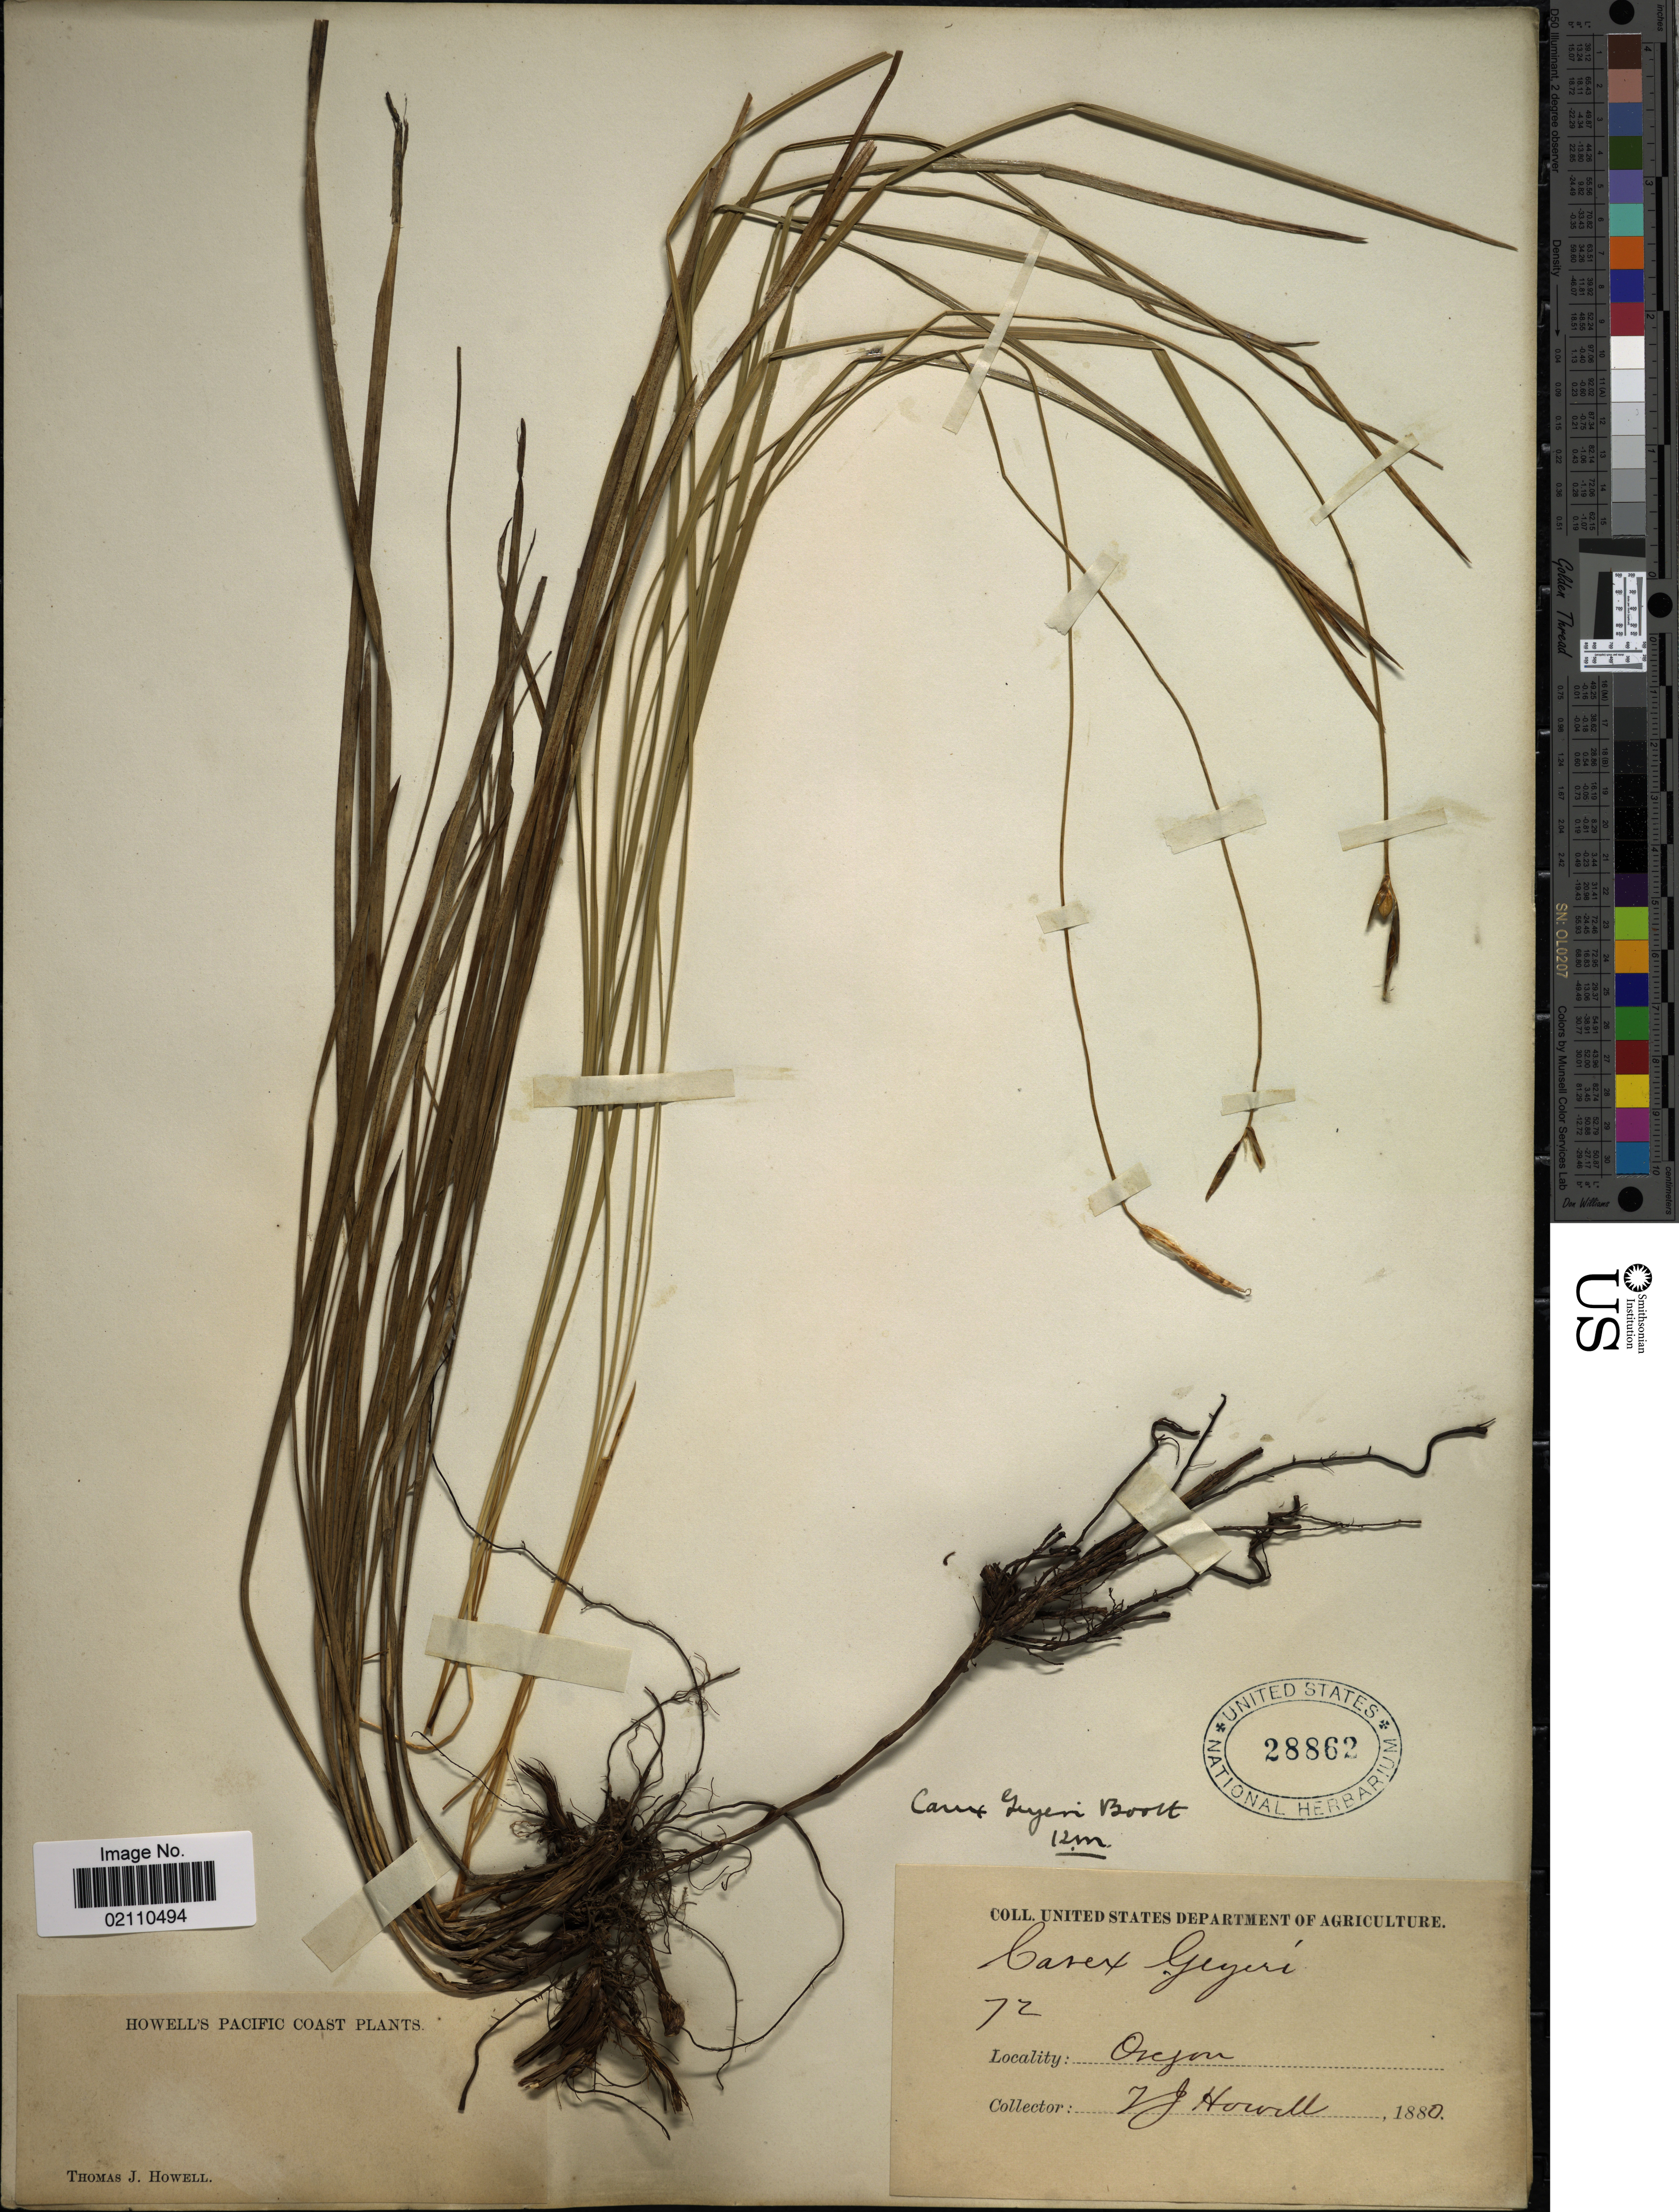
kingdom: Plantae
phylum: Tracheophyta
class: Liliopsida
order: Poales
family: Cyperaceae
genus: Carex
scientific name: Carex geyeri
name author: Boott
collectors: T. J. Howell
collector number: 72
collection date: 1880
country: United States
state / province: Oregon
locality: Pacific Coast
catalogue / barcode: US 28862